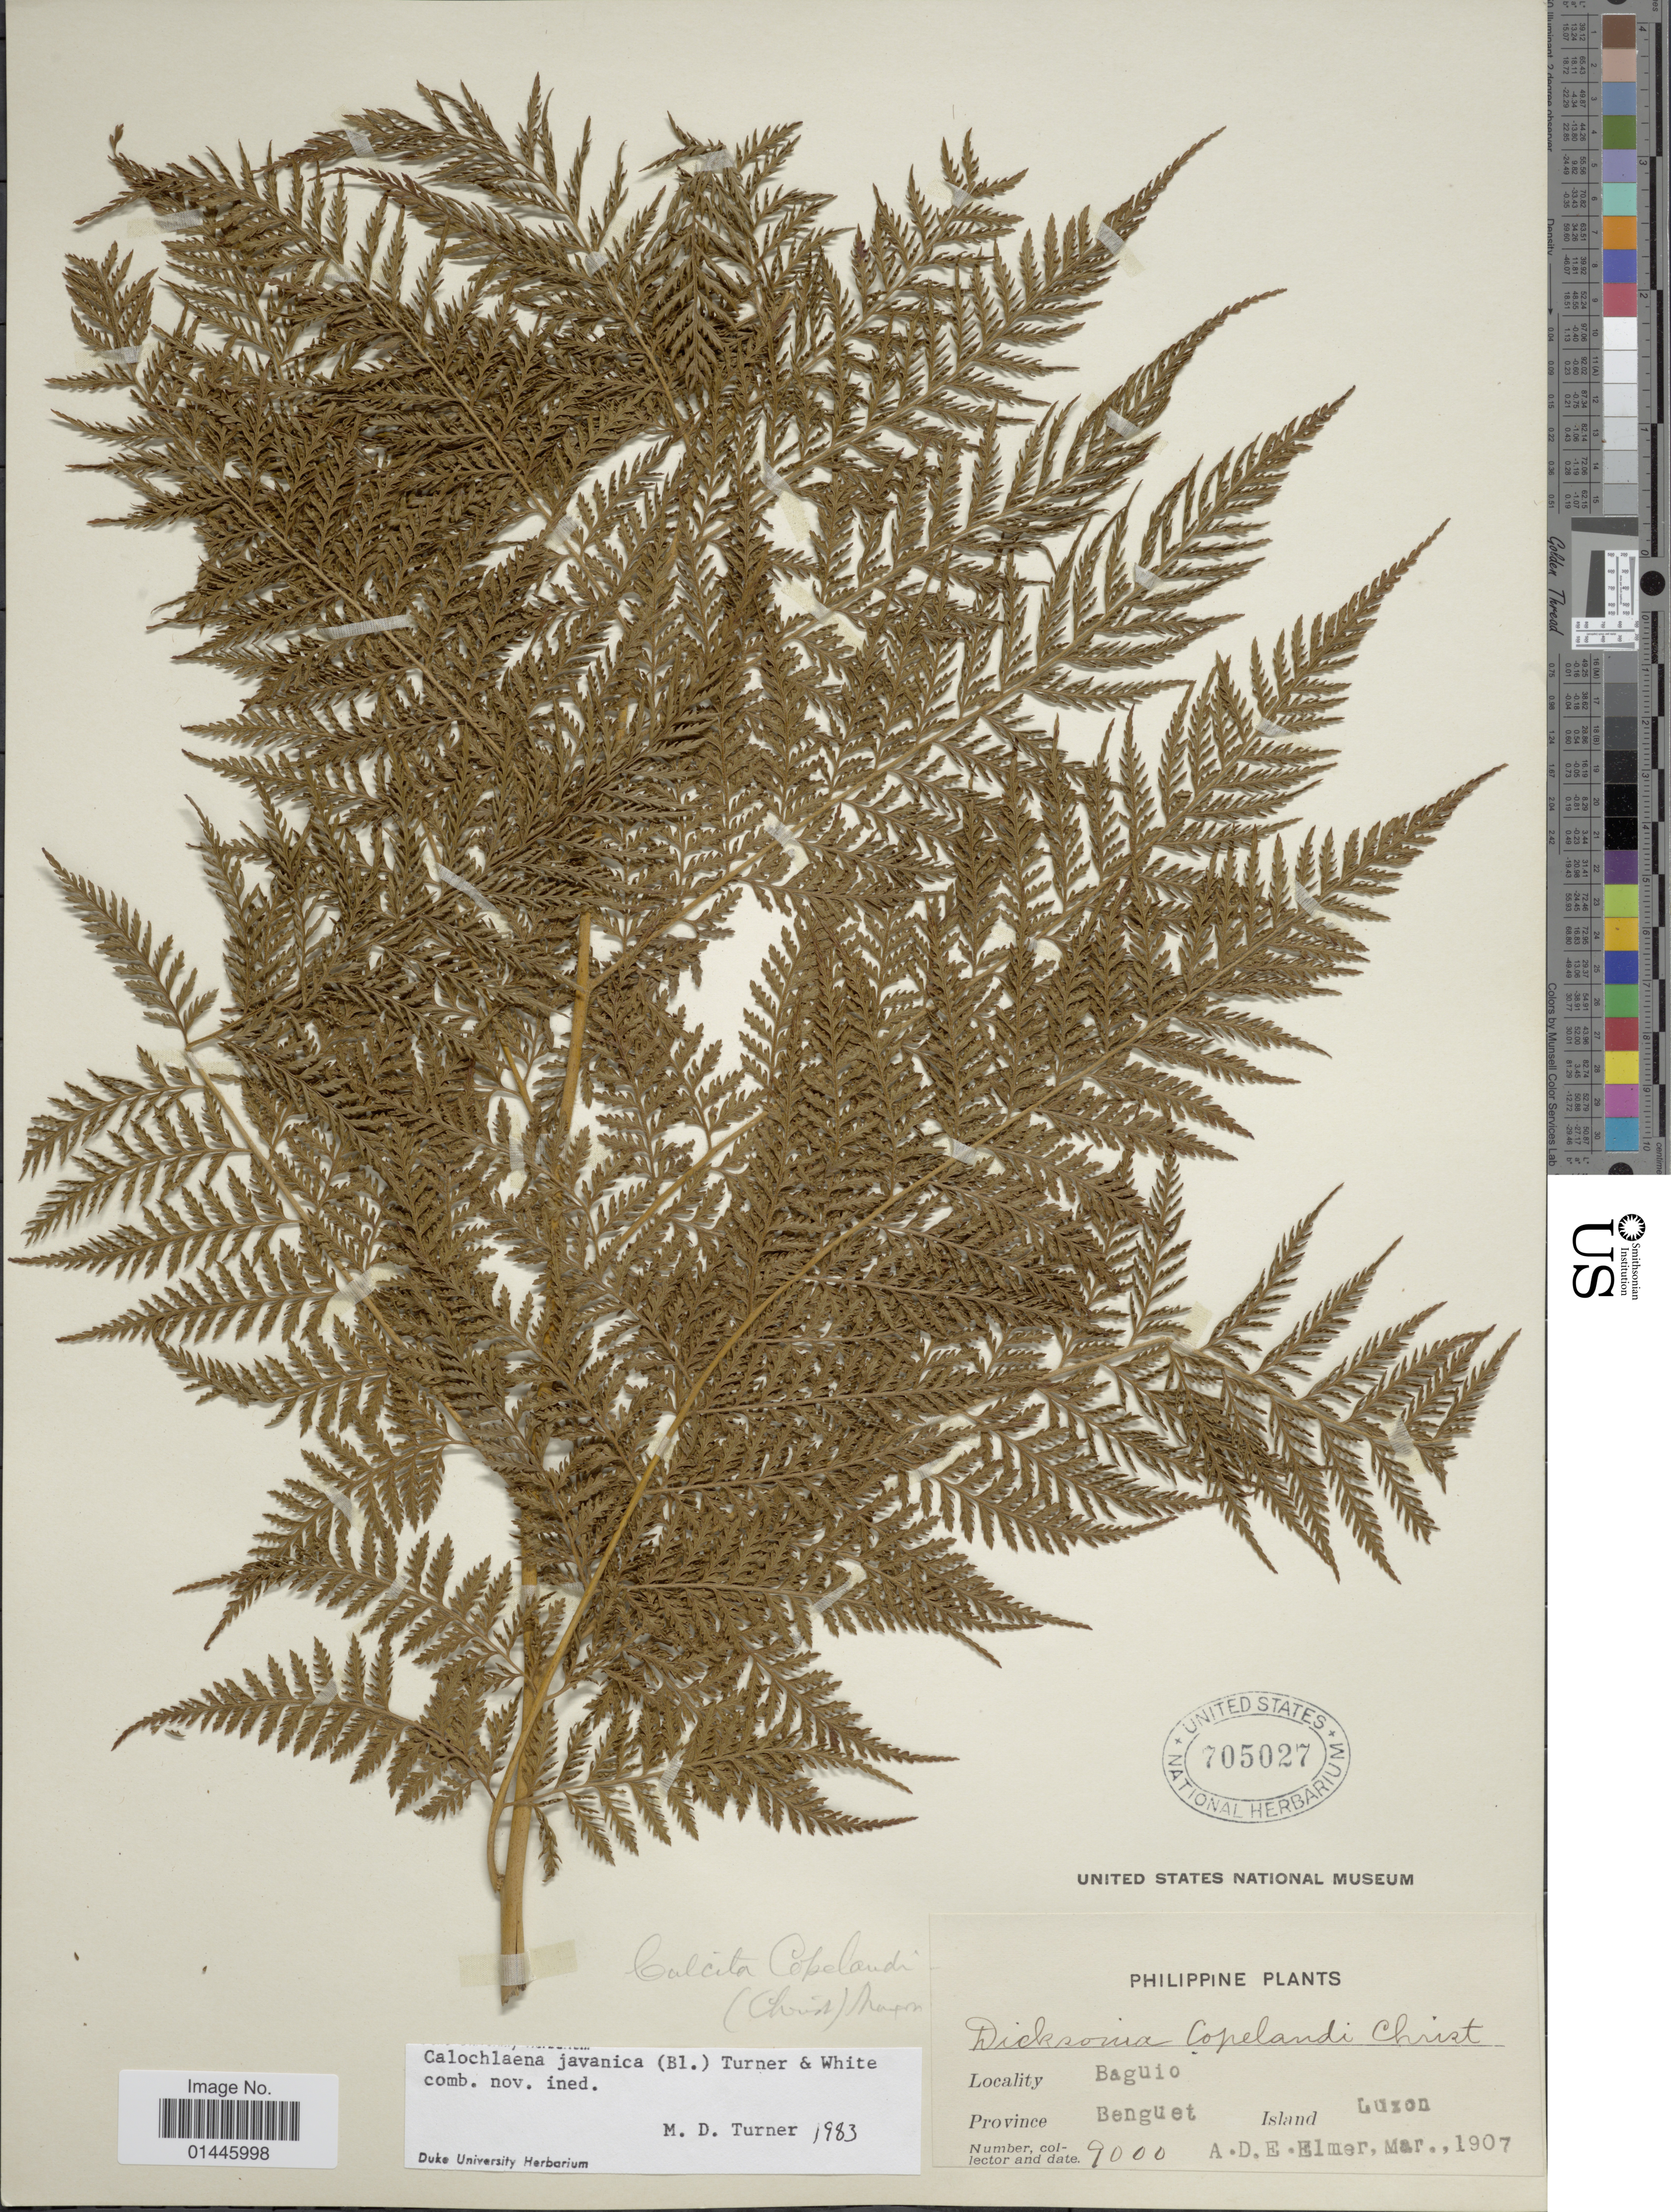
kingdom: Plantae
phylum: Tracheophyta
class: Polypodiopsida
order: Cyatheales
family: Dicksoniaceae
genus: Calochlaena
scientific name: Calochlaena javanica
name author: (Blume) M.D. Turner & R.A. White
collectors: A. D. E. Elmer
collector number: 9000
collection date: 1907-03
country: Philippines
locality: Baguio, Province Benguet, Luzon.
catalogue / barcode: US 705027